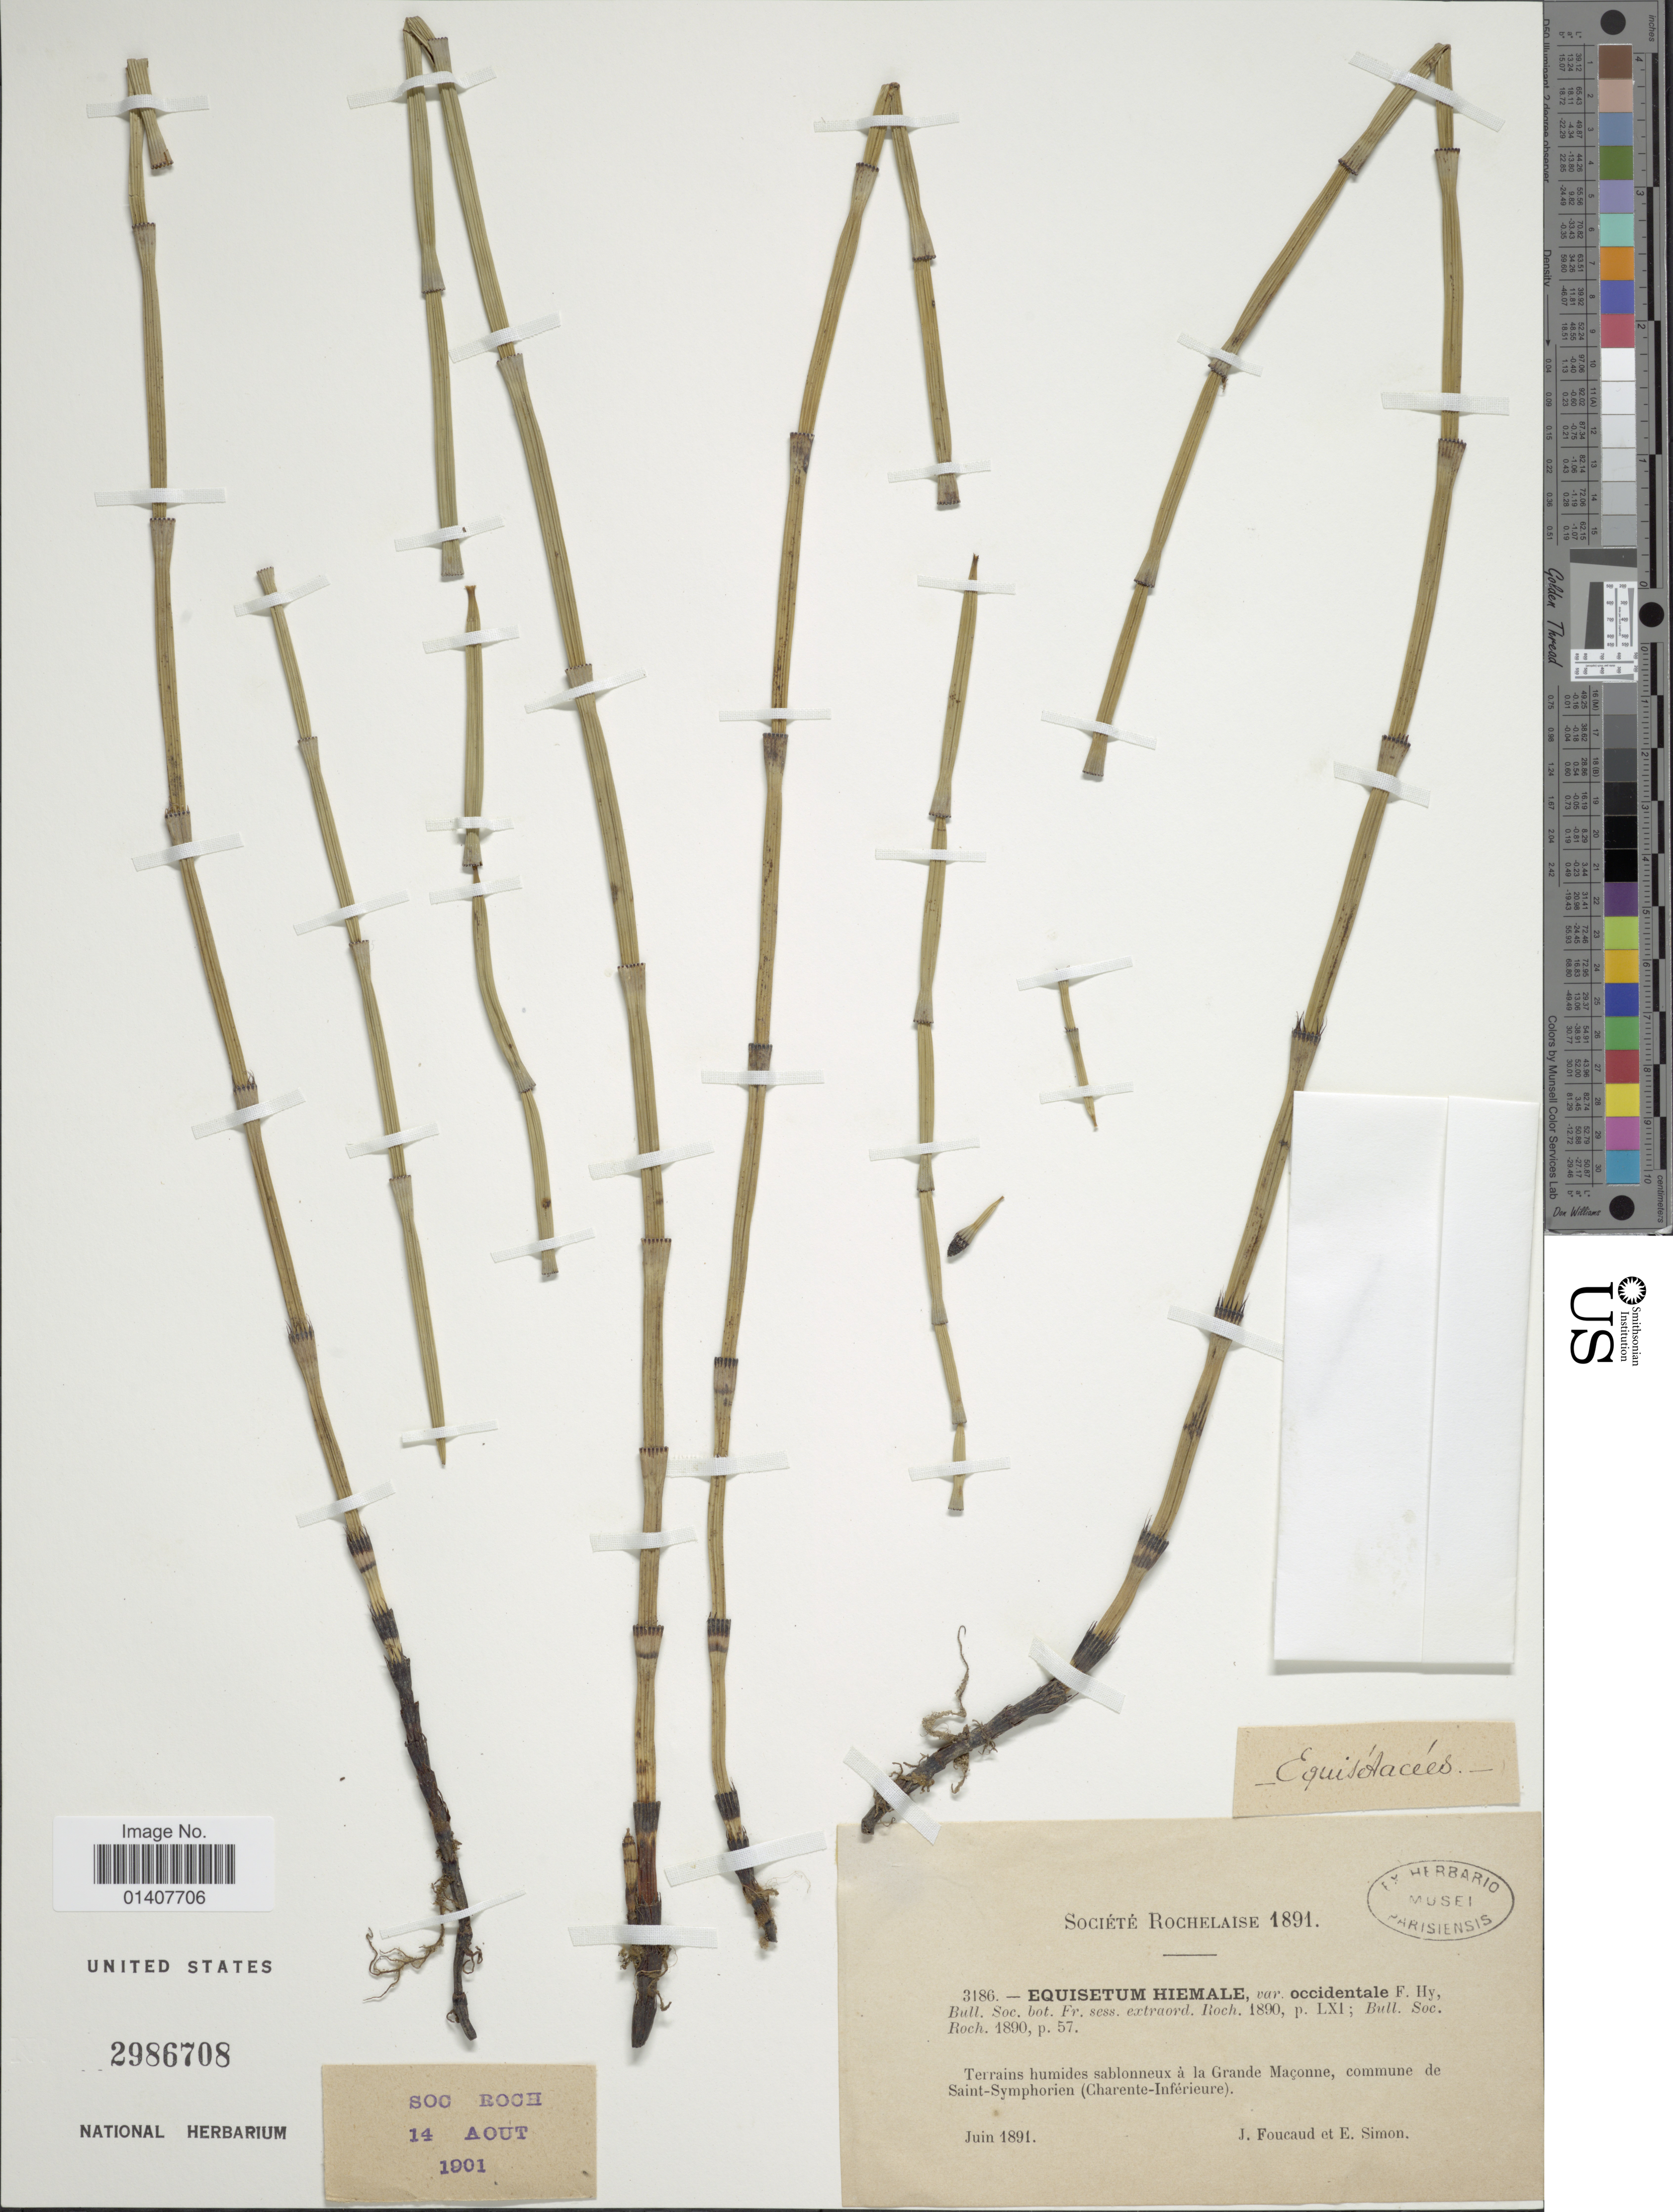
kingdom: Plantae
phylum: Tracheophyta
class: Polypodiopsida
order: Equisetales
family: Equisetaceae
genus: Equisetum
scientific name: Equisetum hyemale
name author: L.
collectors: J. Foucaud & E. Simon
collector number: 3186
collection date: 1891-06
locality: Terrains humides sablonneux a la Grande Maconne, commune de Saint-Symphorien(Charente-Inferieure)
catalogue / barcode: US 2986708